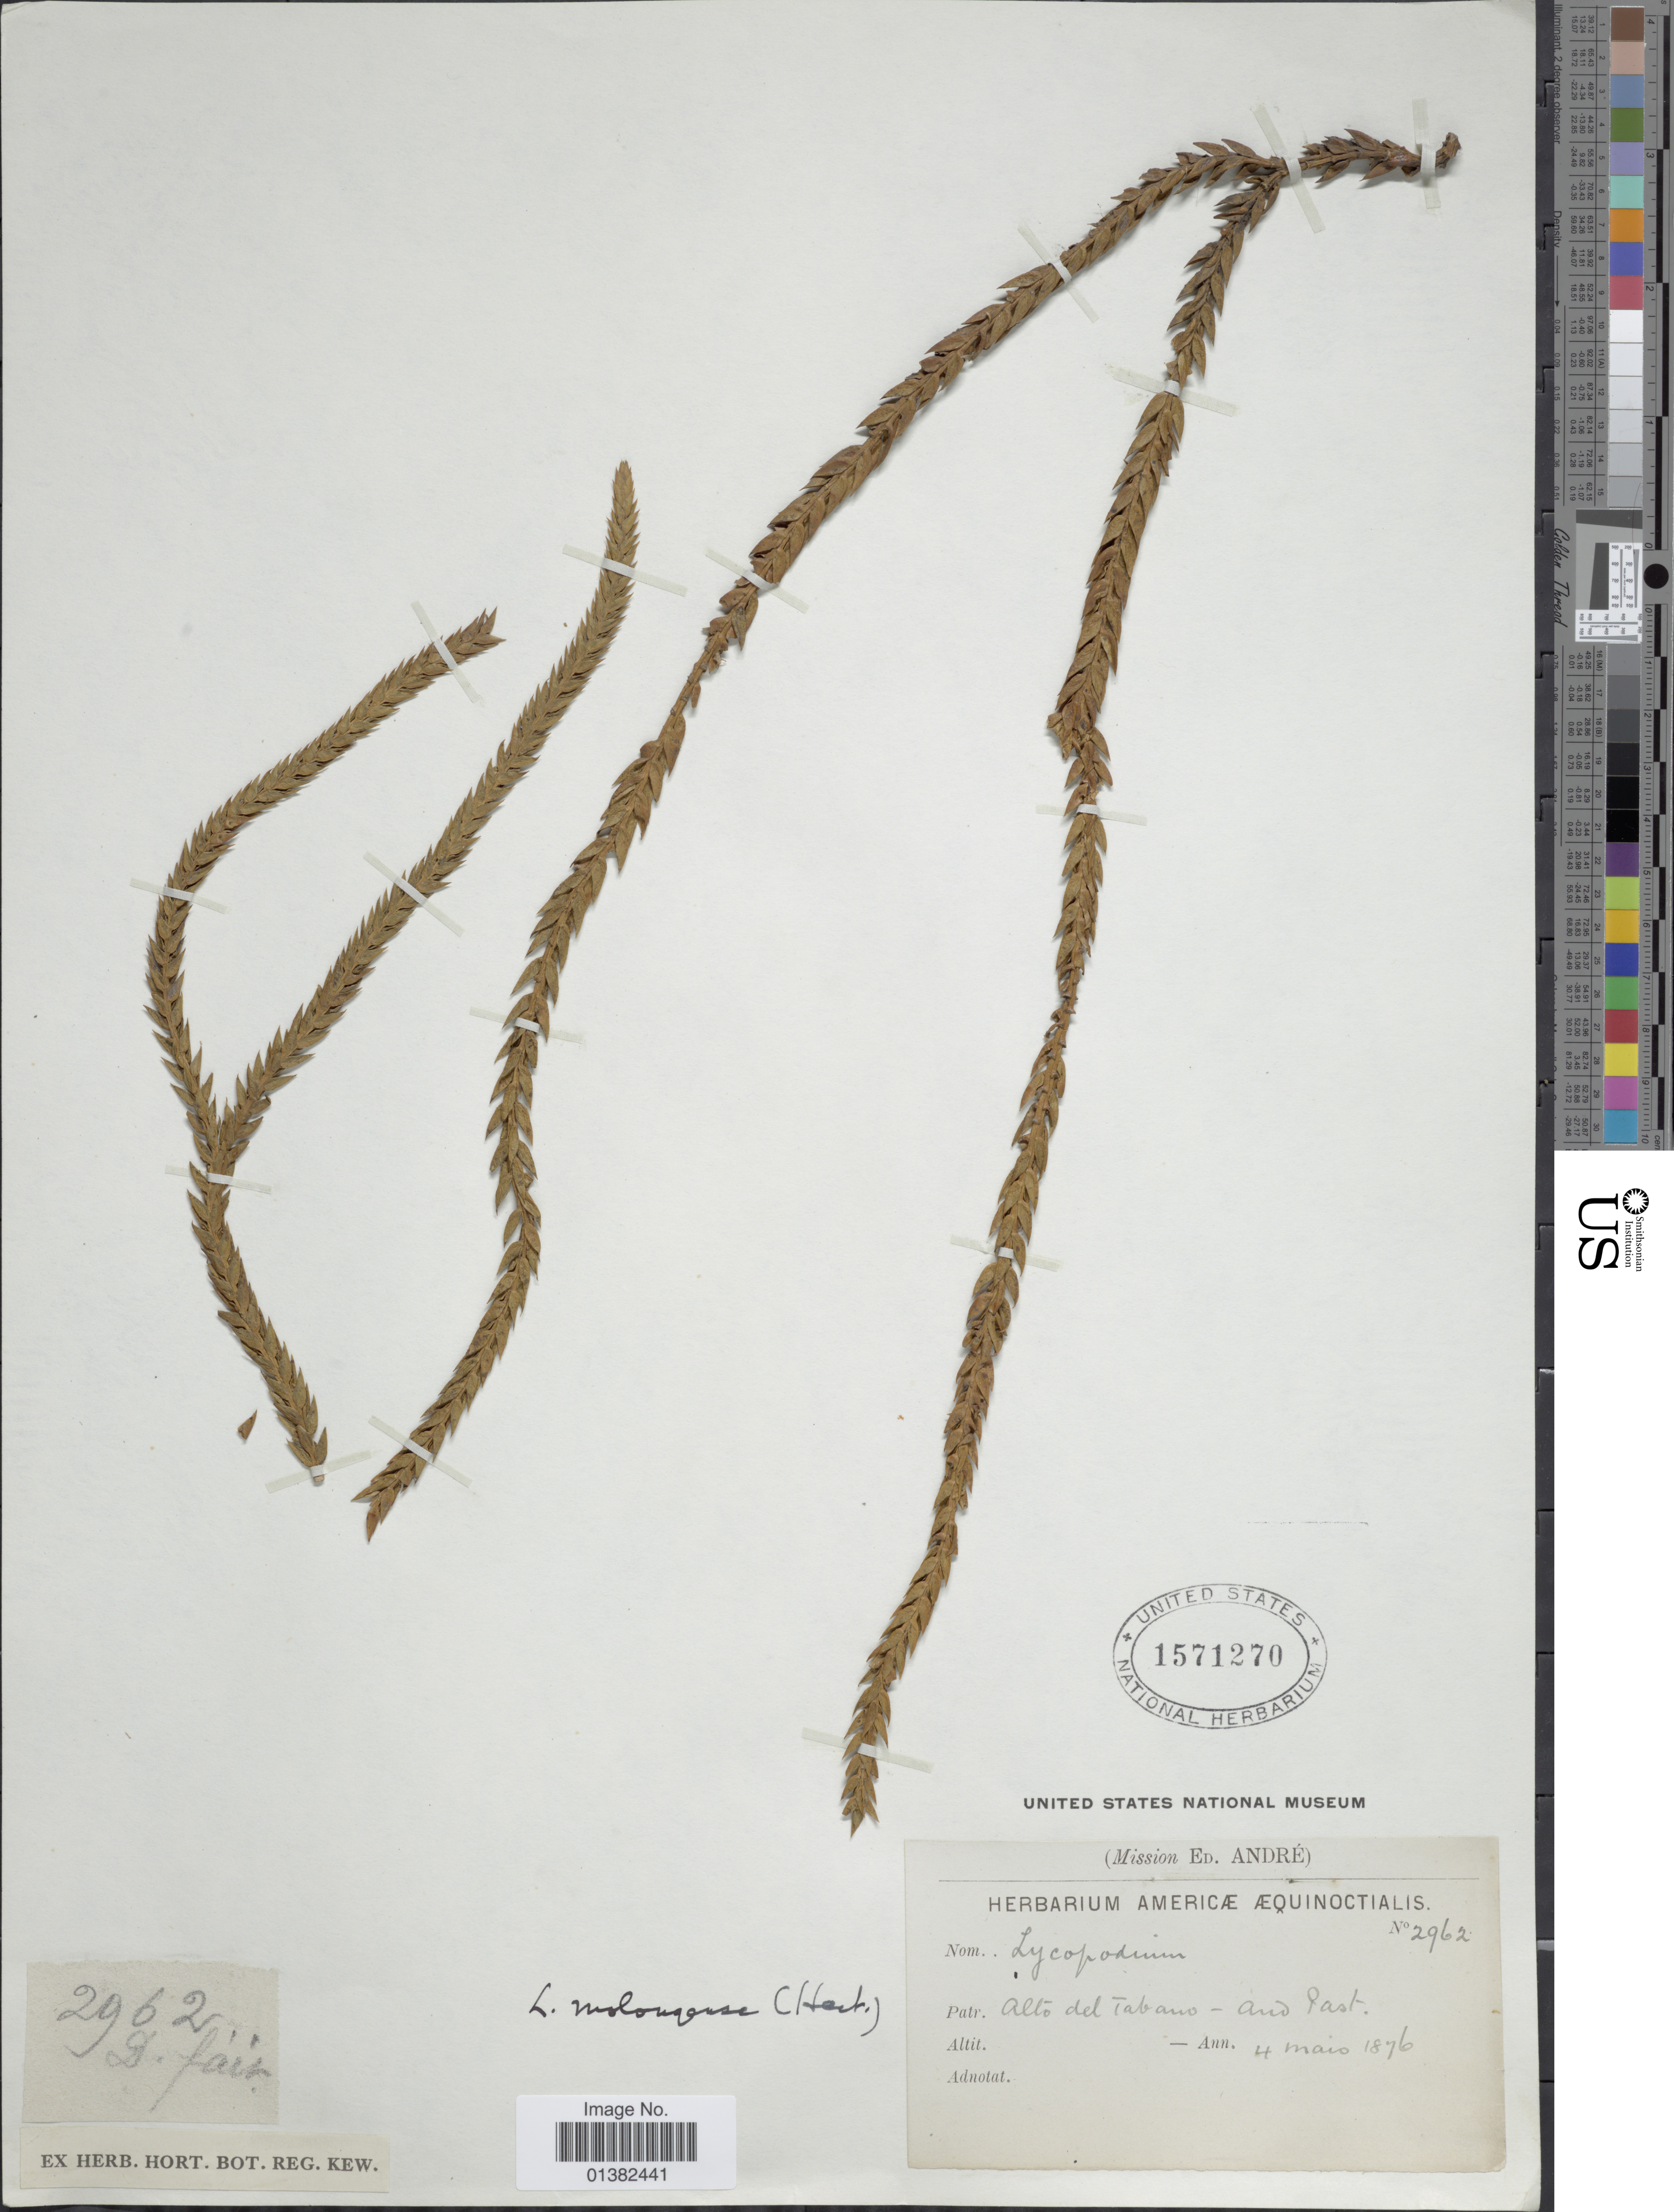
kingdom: Plantae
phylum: Tracheophyta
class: Lycopodiopsida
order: Lycopodiales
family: Lycopodiaceae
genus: Phlegmariurus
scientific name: Phlegmariurus echinatus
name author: (Spring) B. Øllg.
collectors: E. Andre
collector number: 2962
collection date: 1876-05-04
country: Colombia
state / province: Nariño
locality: Alto del Tabano - and Past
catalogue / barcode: US 1571270